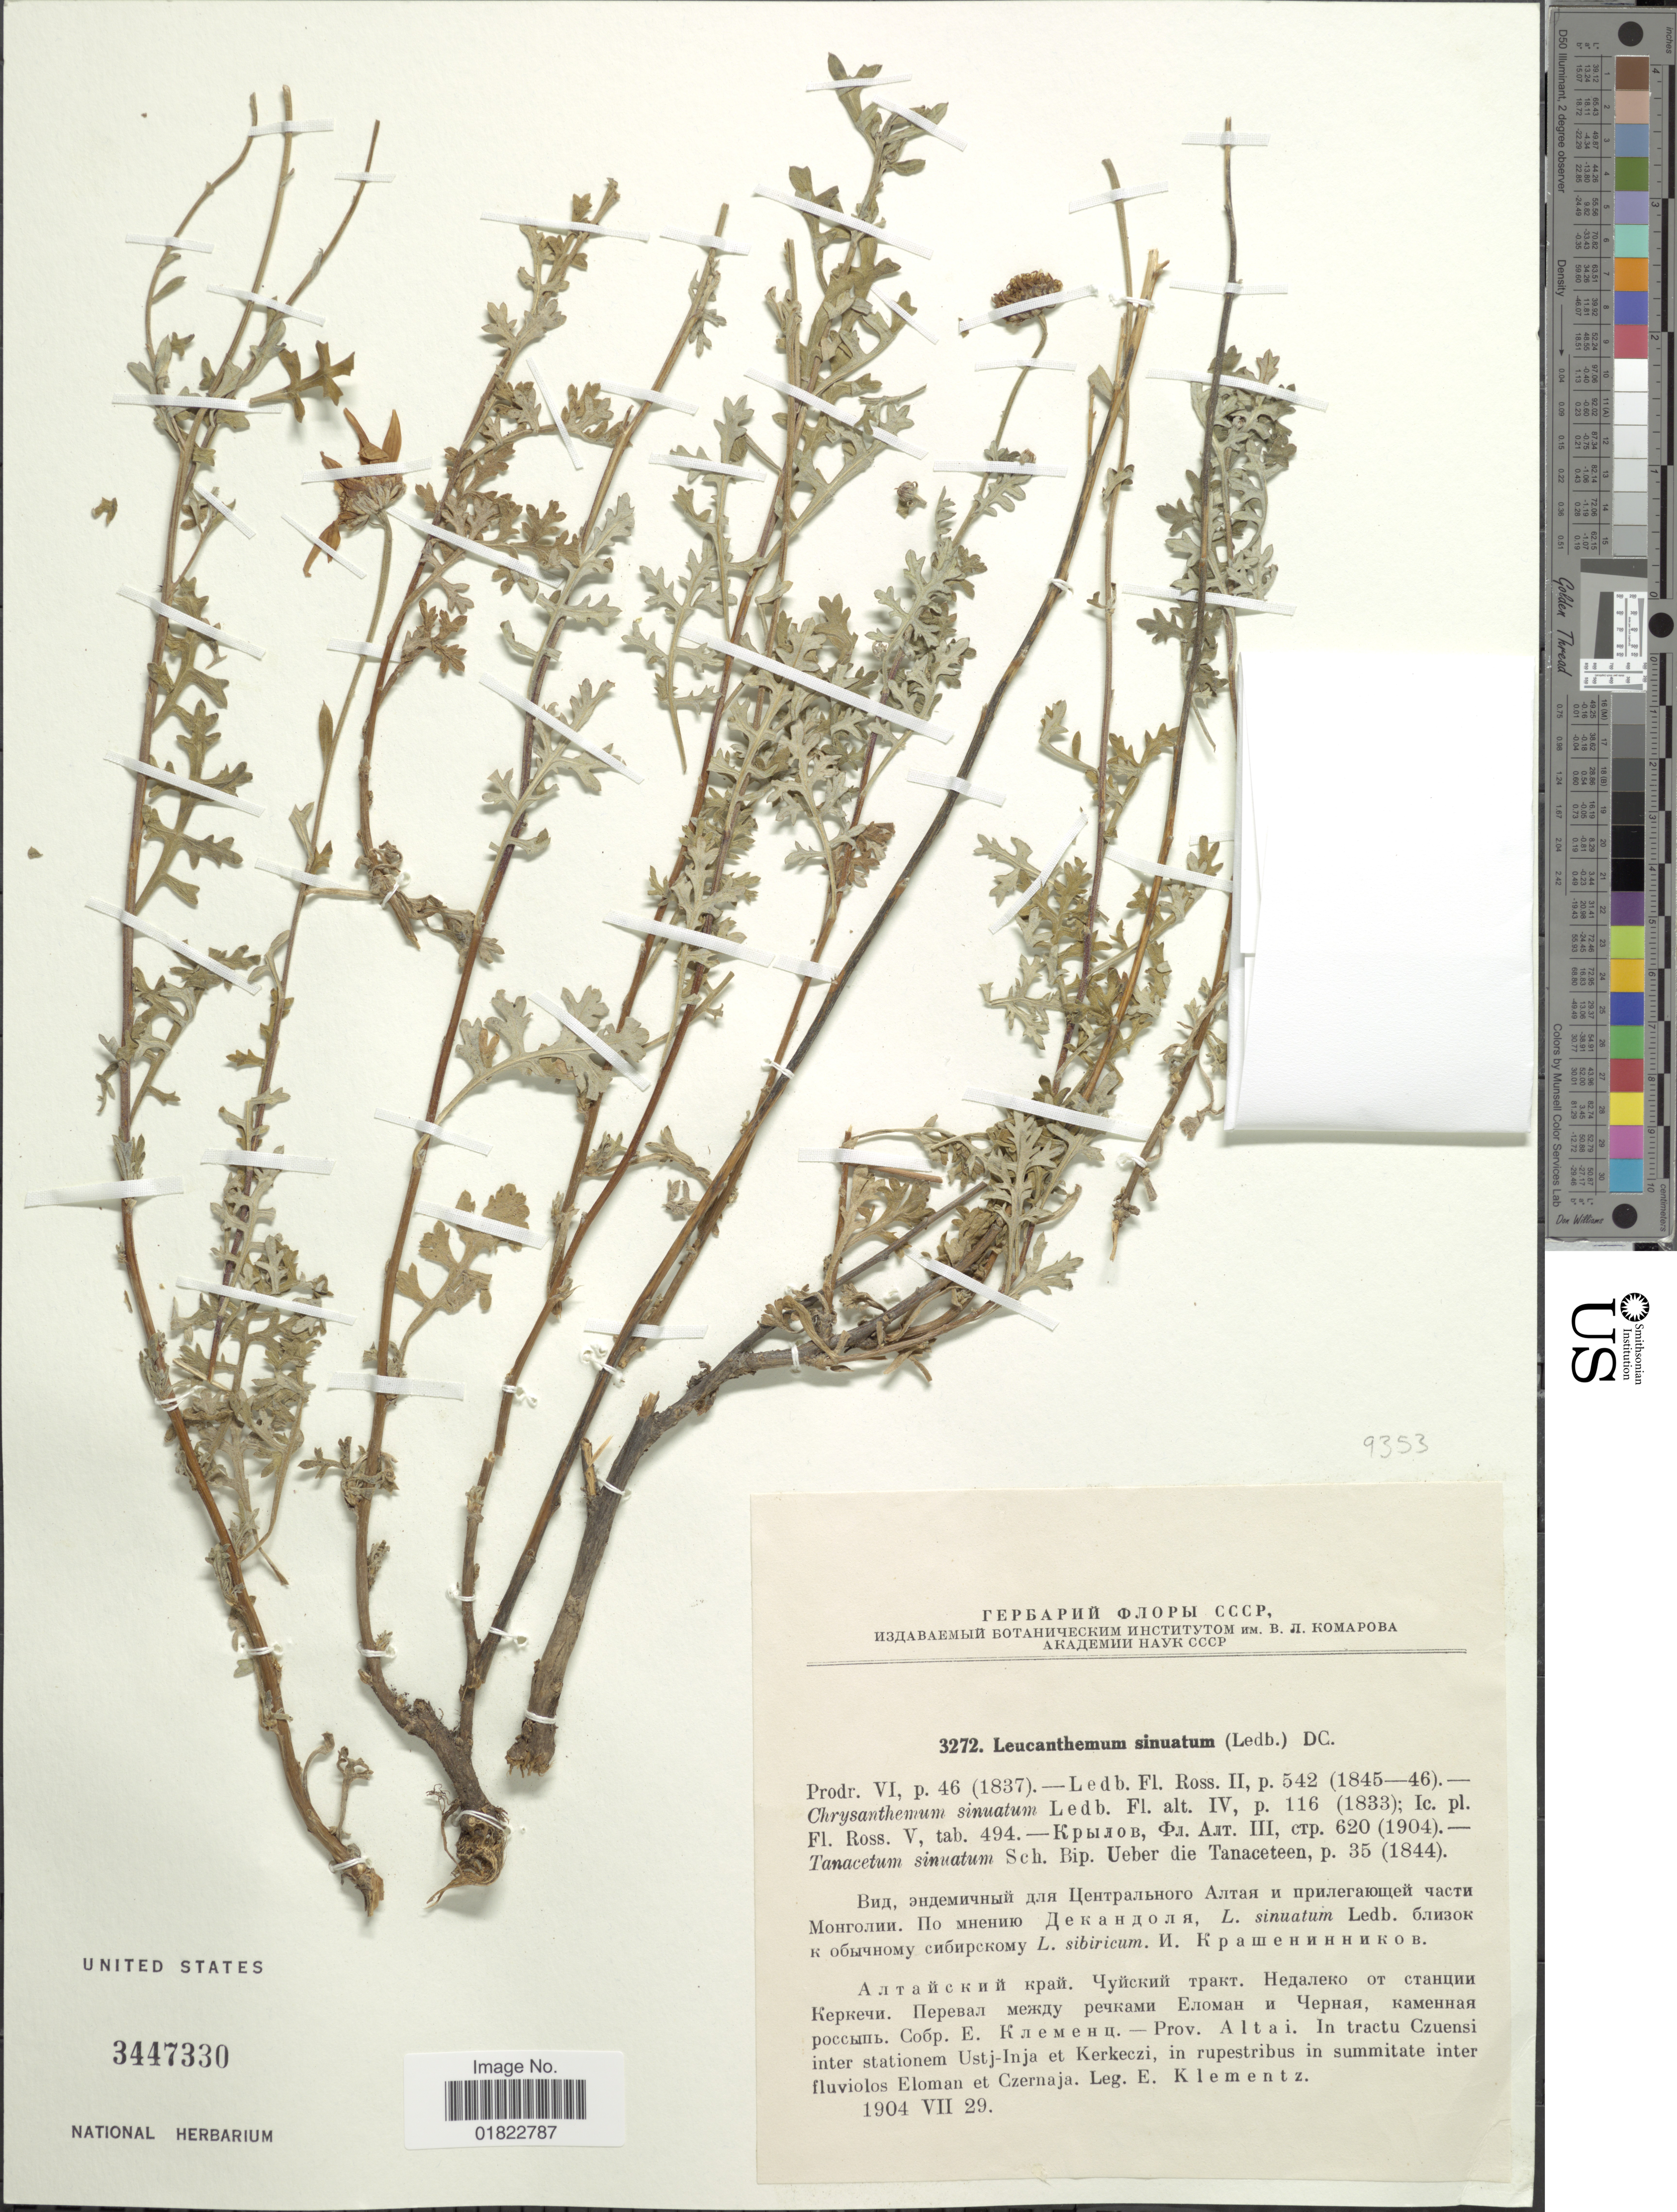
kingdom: Plantae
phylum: Tracheophyta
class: Magnoliopsida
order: Asterales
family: Asteraceae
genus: Leucanthemum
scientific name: Leucanthemum sinuatum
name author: (Ledeb.) DC.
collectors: E. Klementz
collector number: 3272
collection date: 1904-07-29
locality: Prov. Altai.In tractu Czuensi inter stationem Ustj-Inja et Kerkeczi, in rupestribus in summitate inter fluviolos Eloman et Czernaja.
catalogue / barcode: US 3447330